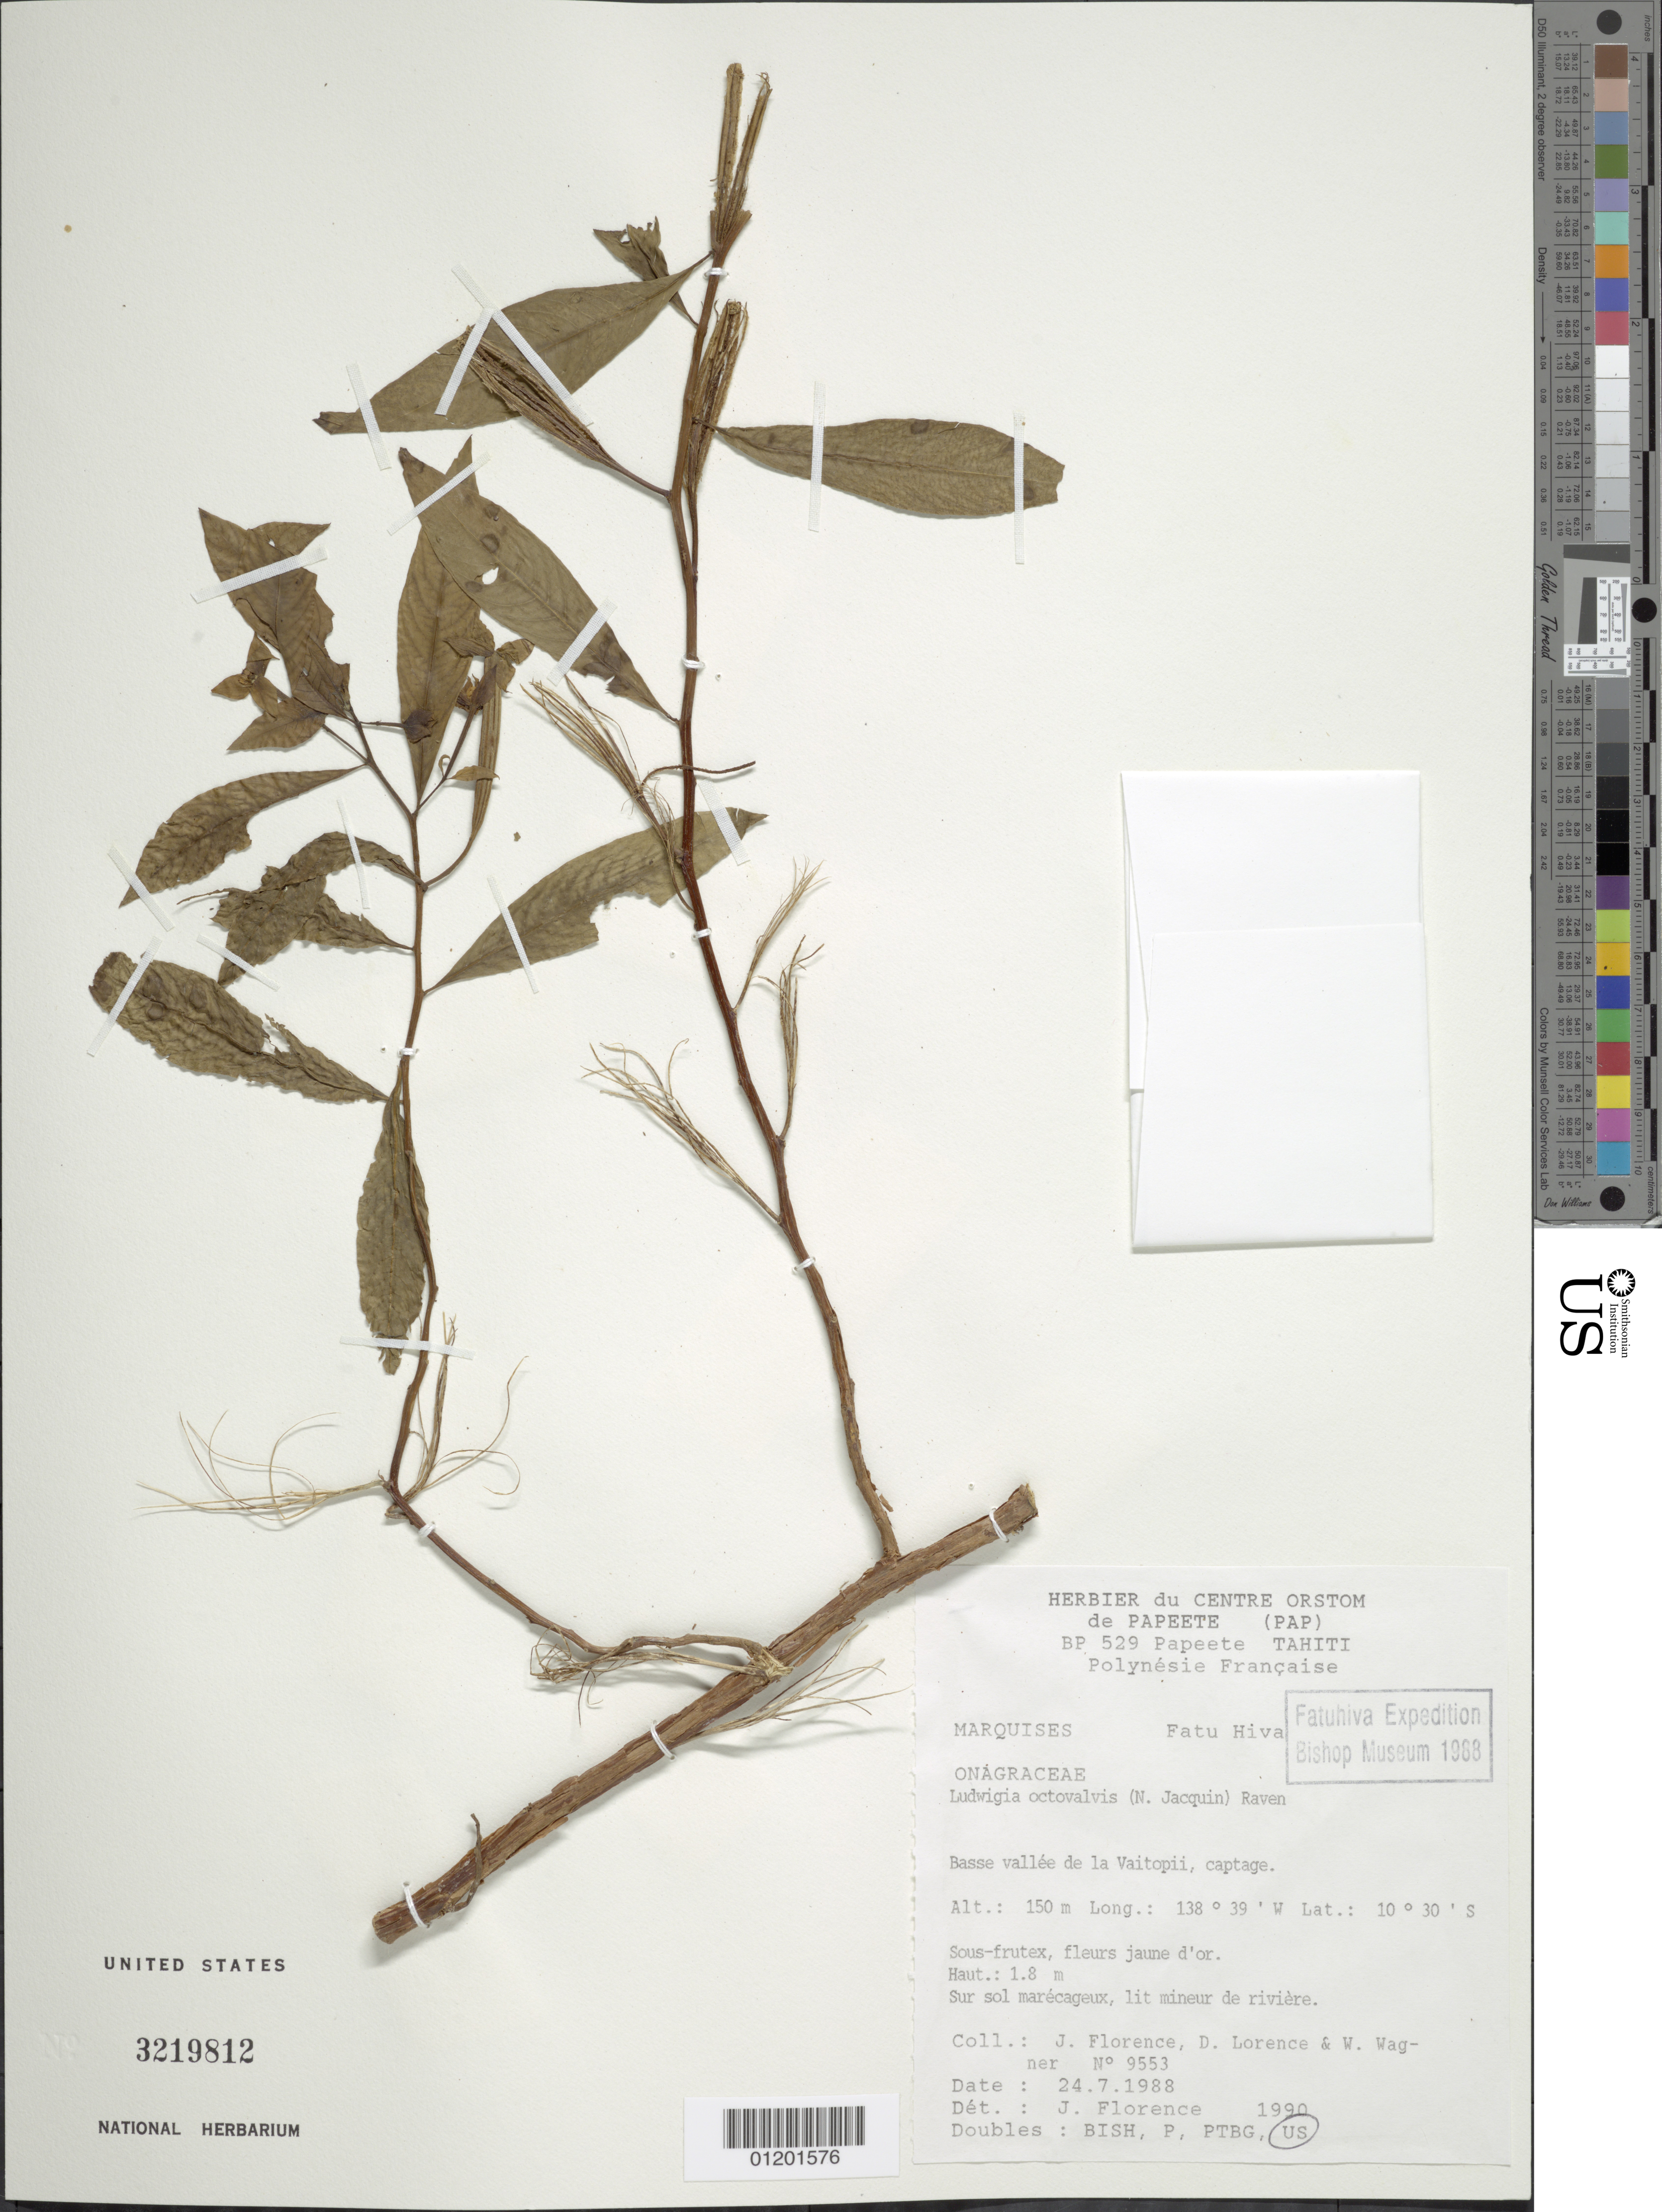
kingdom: Plantae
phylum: Tracheophyta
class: Magnoliopsida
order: Myrtales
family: Onagraceae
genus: Ludwigia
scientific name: Ludwigia octovalvis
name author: (Jacq.) P.H. Raven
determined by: Florence, J.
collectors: J. Florence, D. Lorence & W. L. Wagner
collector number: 9553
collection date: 1988-07-24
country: French Polynesia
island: Fatu Hiva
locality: Basse vallée de la Vaitopii, captage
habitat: Sur sol marécageux, lit mineur de rivière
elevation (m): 150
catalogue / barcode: US 3219812